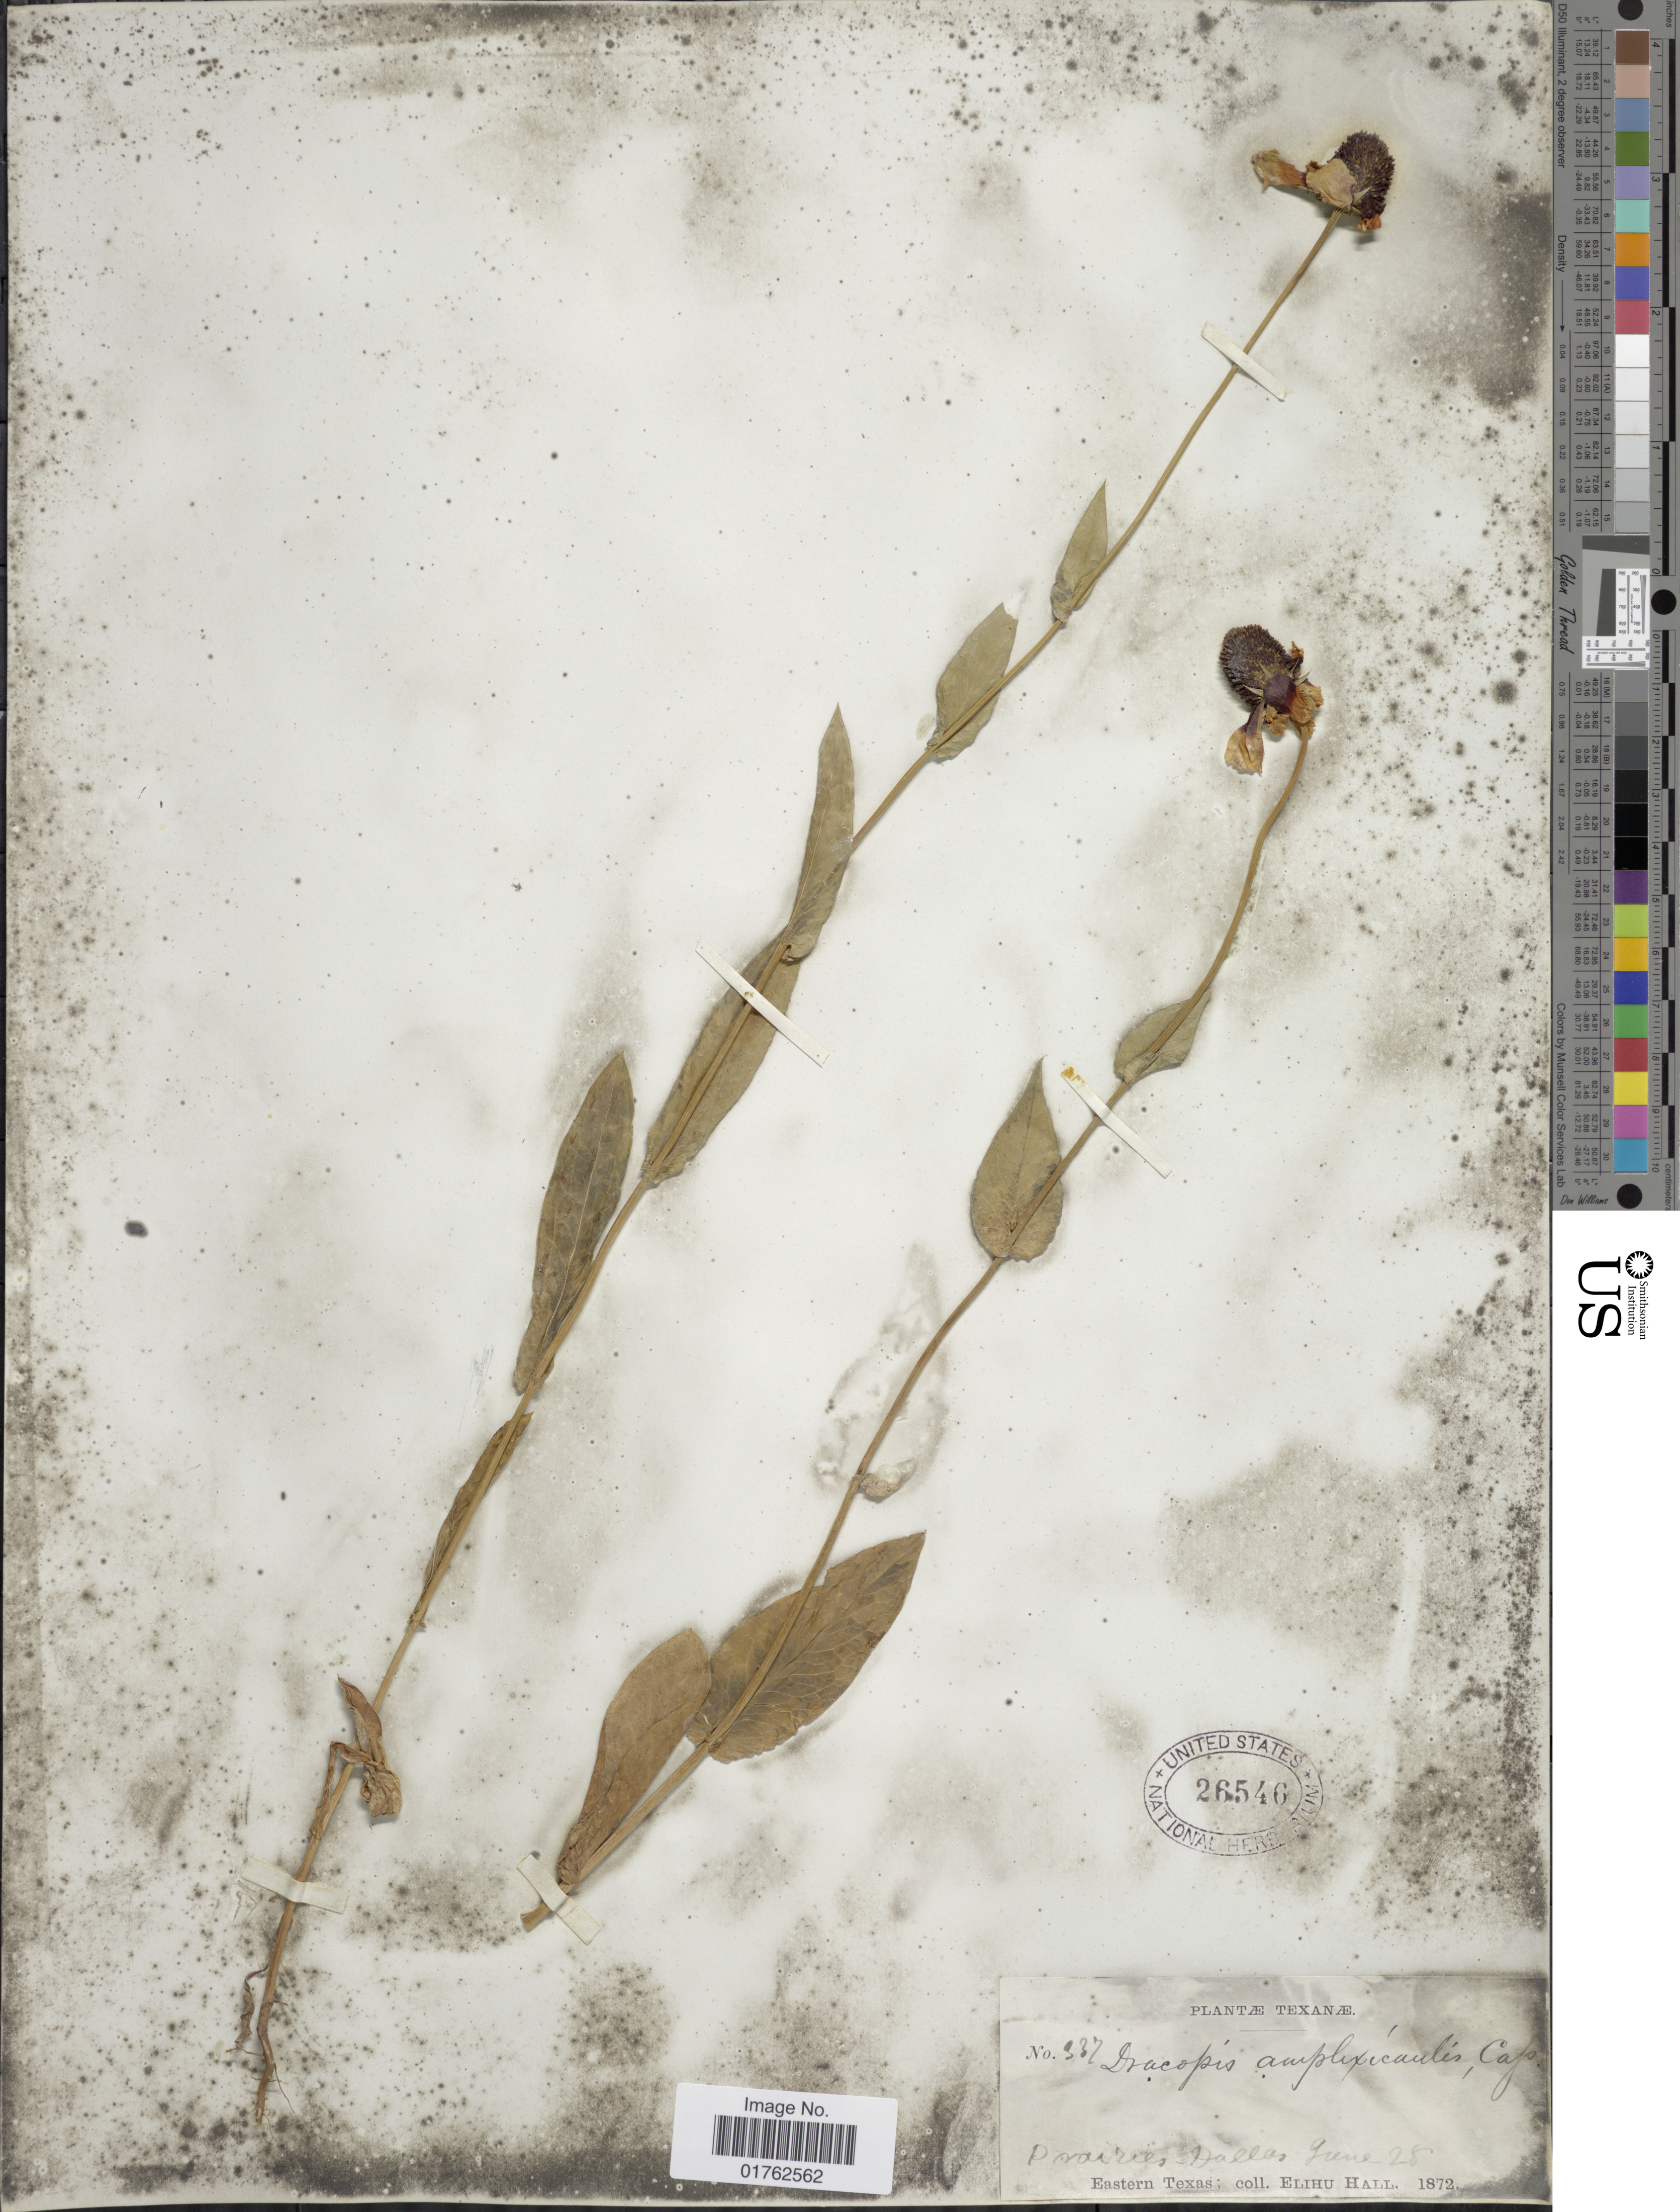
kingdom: Plantae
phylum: Tracheophyta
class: Magnoliopsida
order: Asterales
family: Asteraceae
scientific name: Dracopis amplexicaulis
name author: (Vahl) Cass.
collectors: E. Hall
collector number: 337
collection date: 1872-06-25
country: United States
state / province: Texas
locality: Prairie, Dallas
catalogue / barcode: US 26546